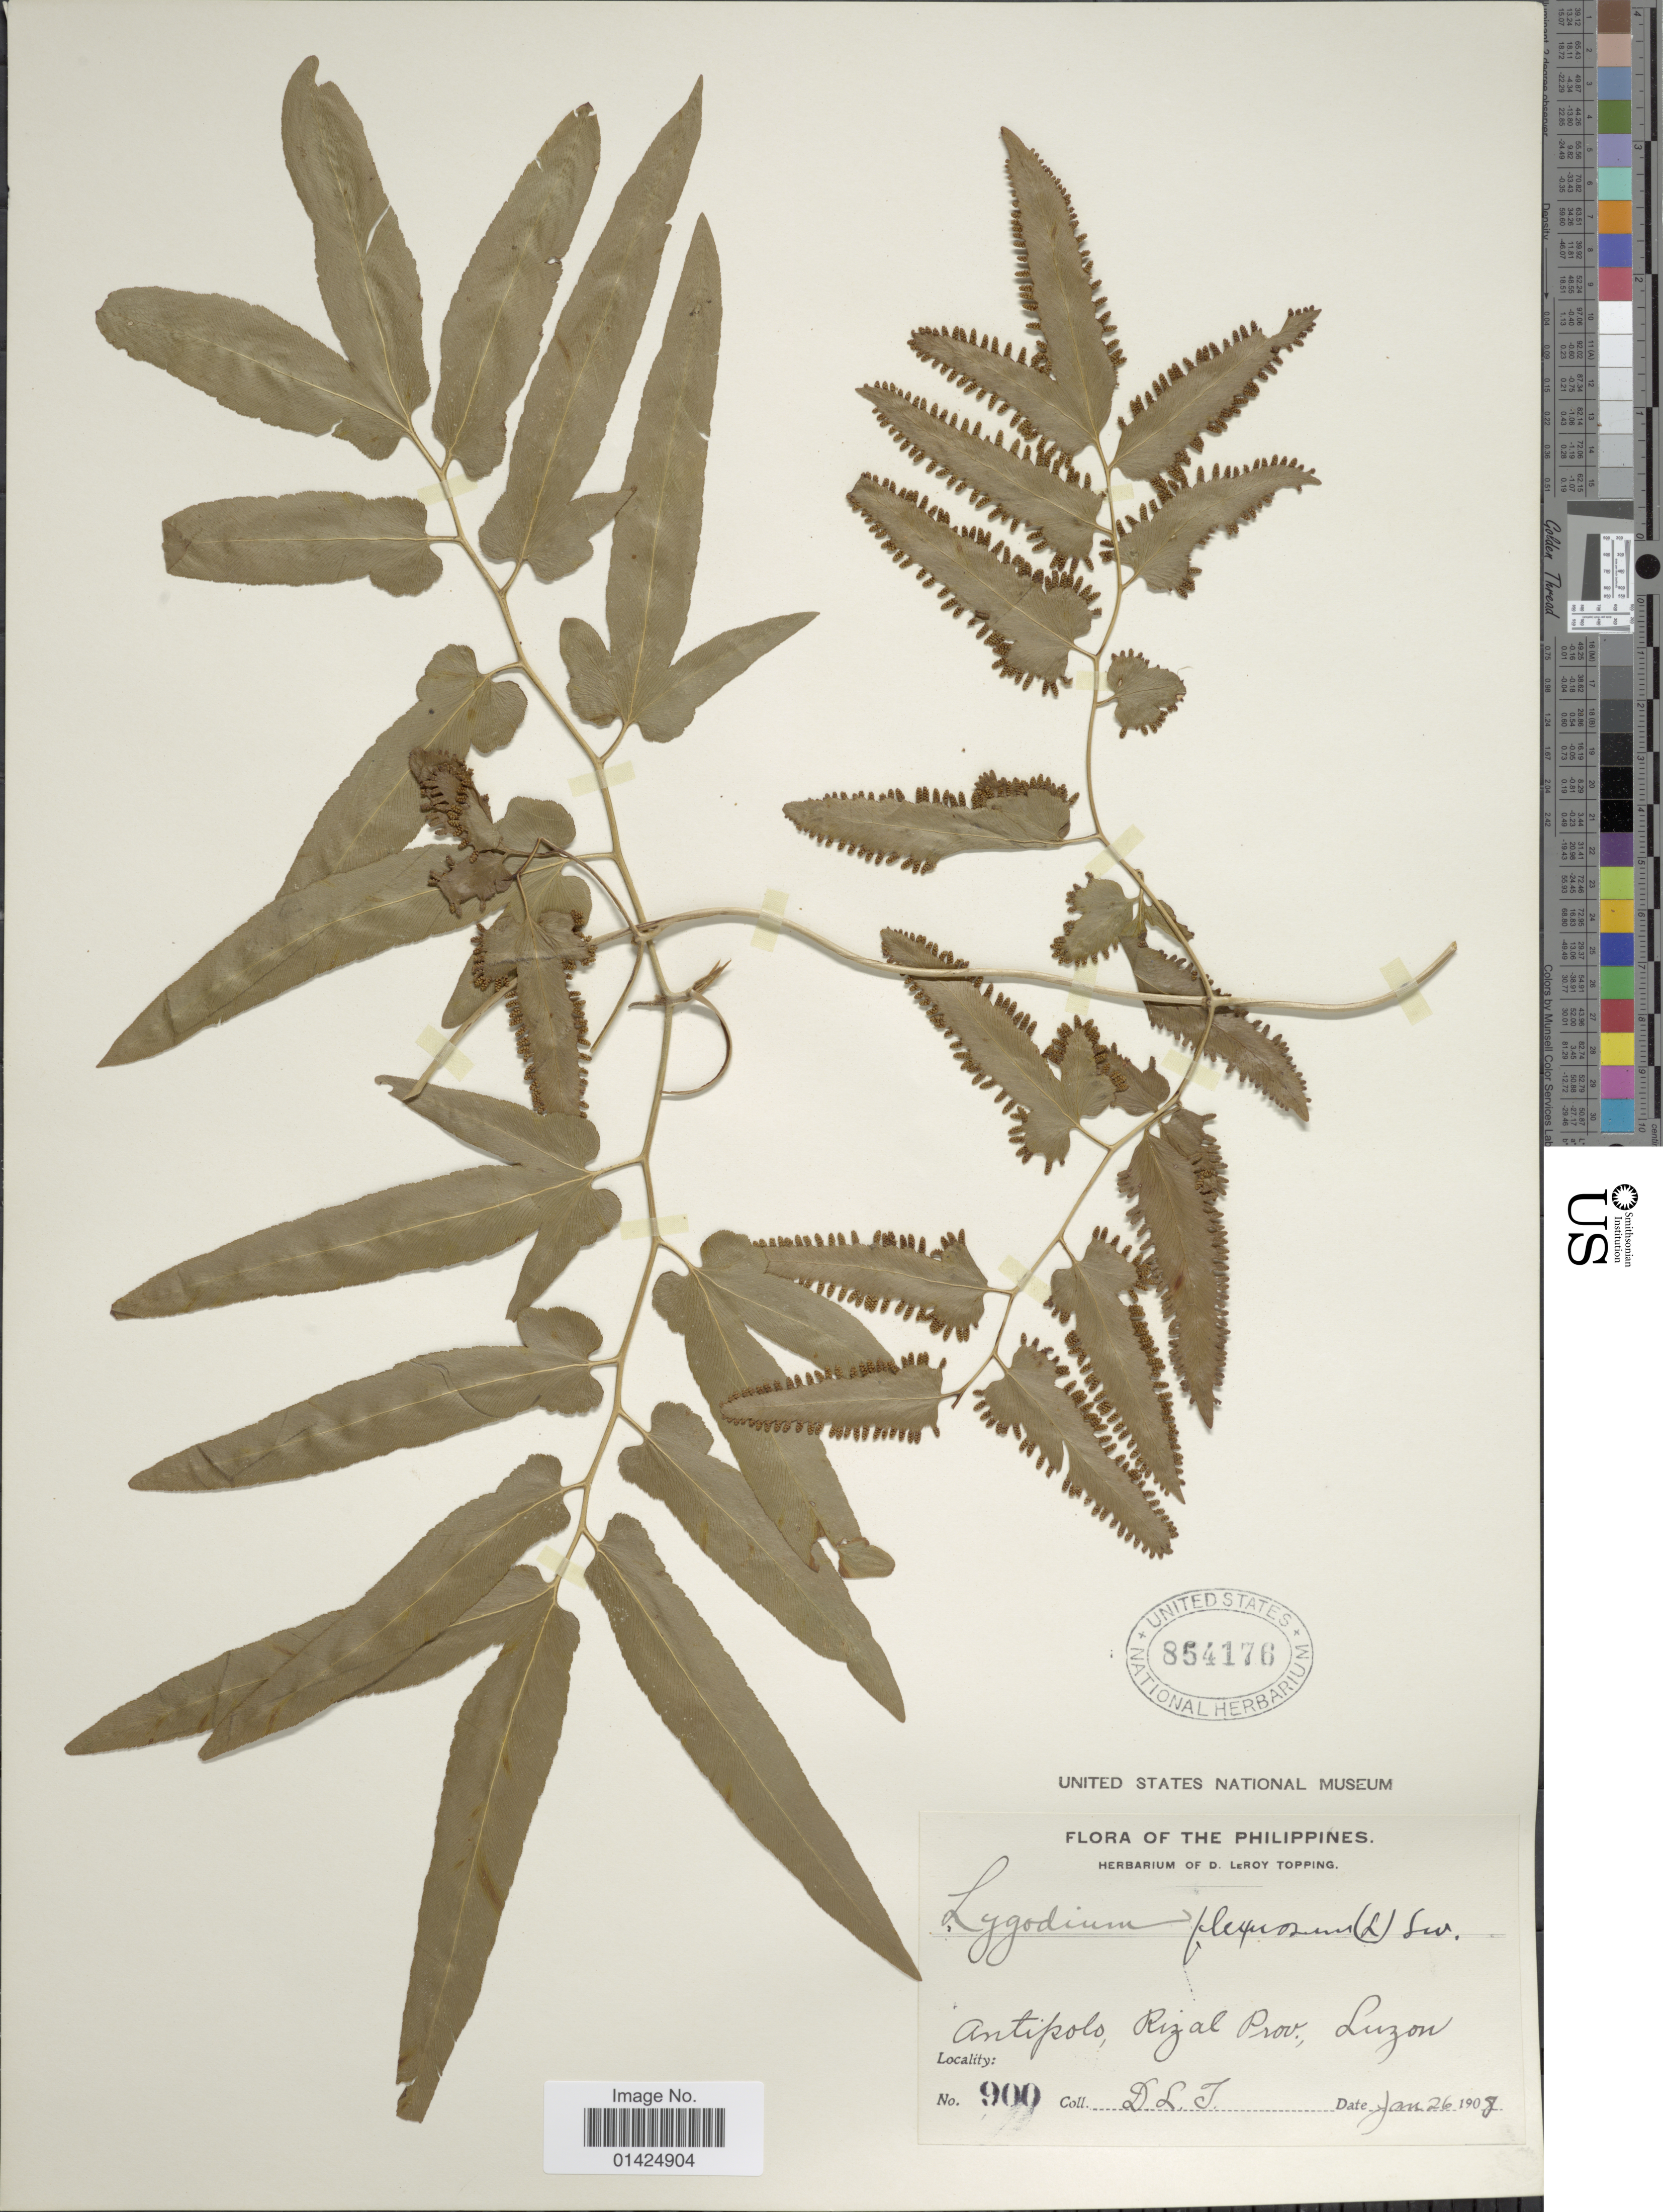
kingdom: Plantae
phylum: Tracheophyta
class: Polypodiopsida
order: Schizaeales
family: Lygodiaceae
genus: Lygodium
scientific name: Lygodium flexuosum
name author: Sw.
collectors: D. L. Topping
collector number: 900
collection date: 1908-01-26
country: Philippines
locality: Antipolo, Rizal Prov., Luzon.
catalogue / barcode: US 854176